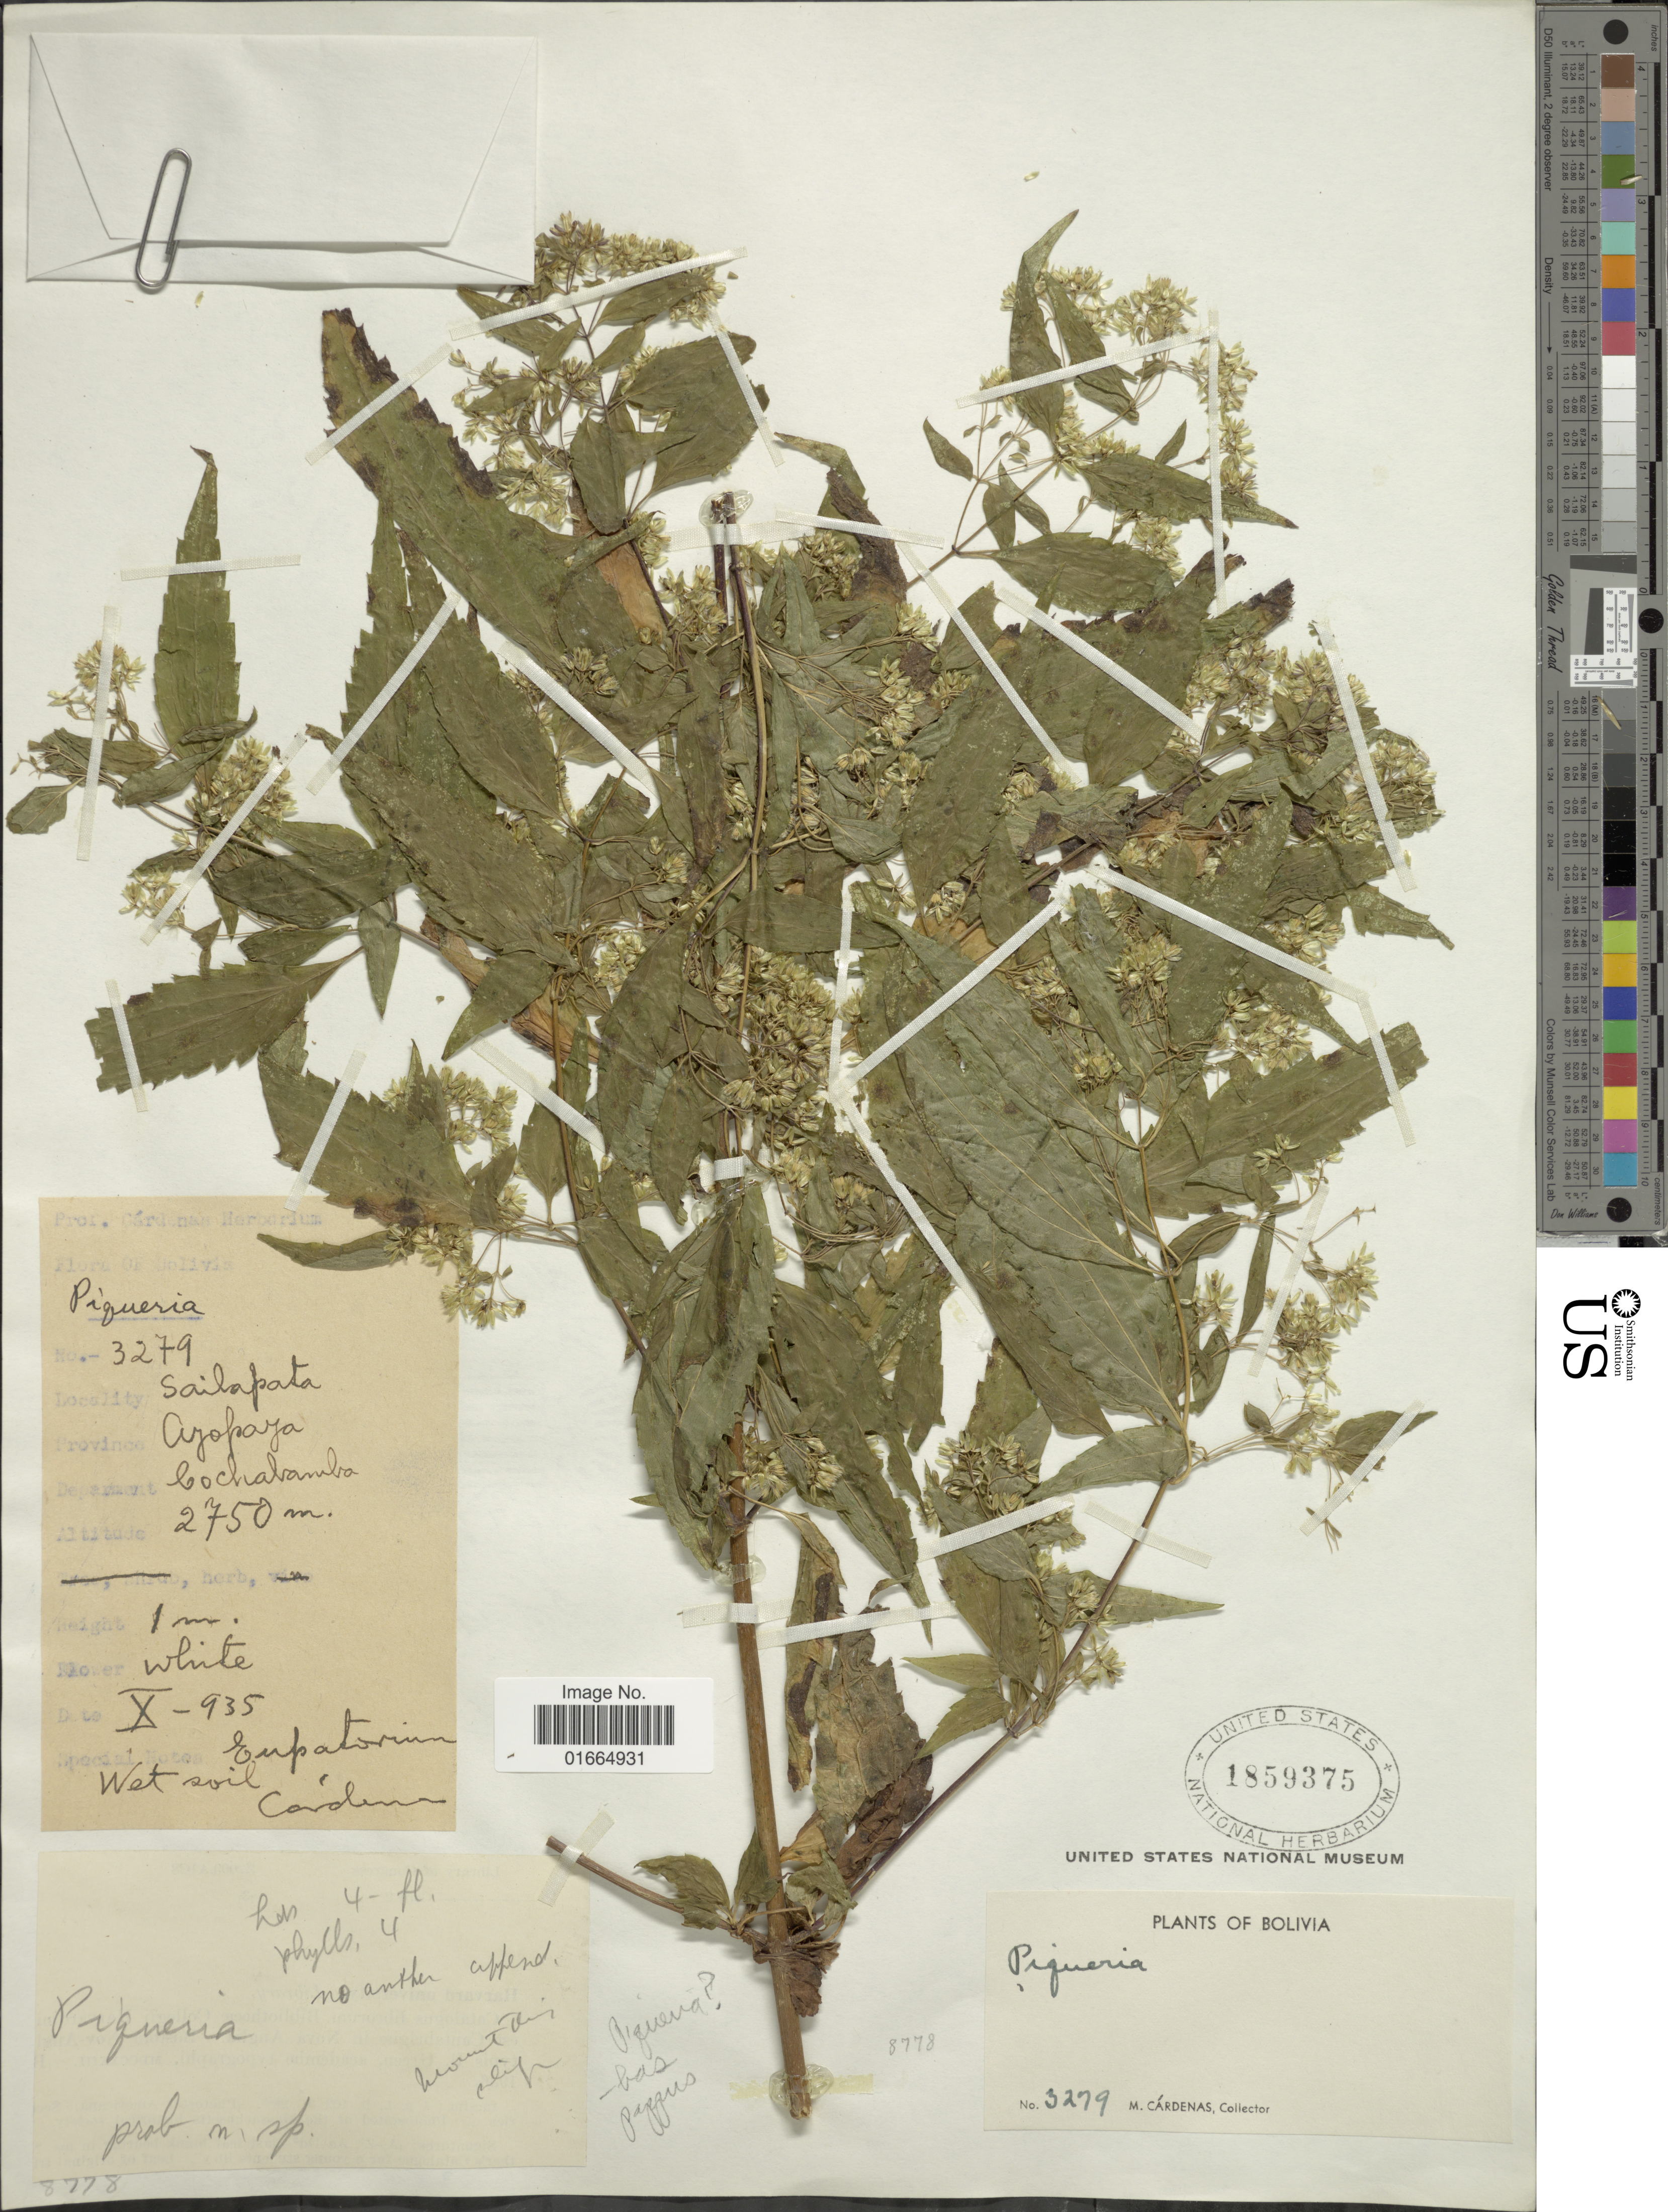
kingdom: Plantae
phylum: Tracheophyta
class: Magnoliopsida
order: Asterales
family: Asteraceae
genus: Ophryosporus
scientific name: Ophryosporus piquerioides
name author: (DC.) Benth. ex Baker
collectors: M. Cárdenas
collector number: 3279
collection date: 1935-10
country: Bolivia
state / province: Cochabamba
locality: Sailapata. Province Ayopaya. Department Cochabamba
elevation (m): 2750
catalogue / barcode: US 1859375